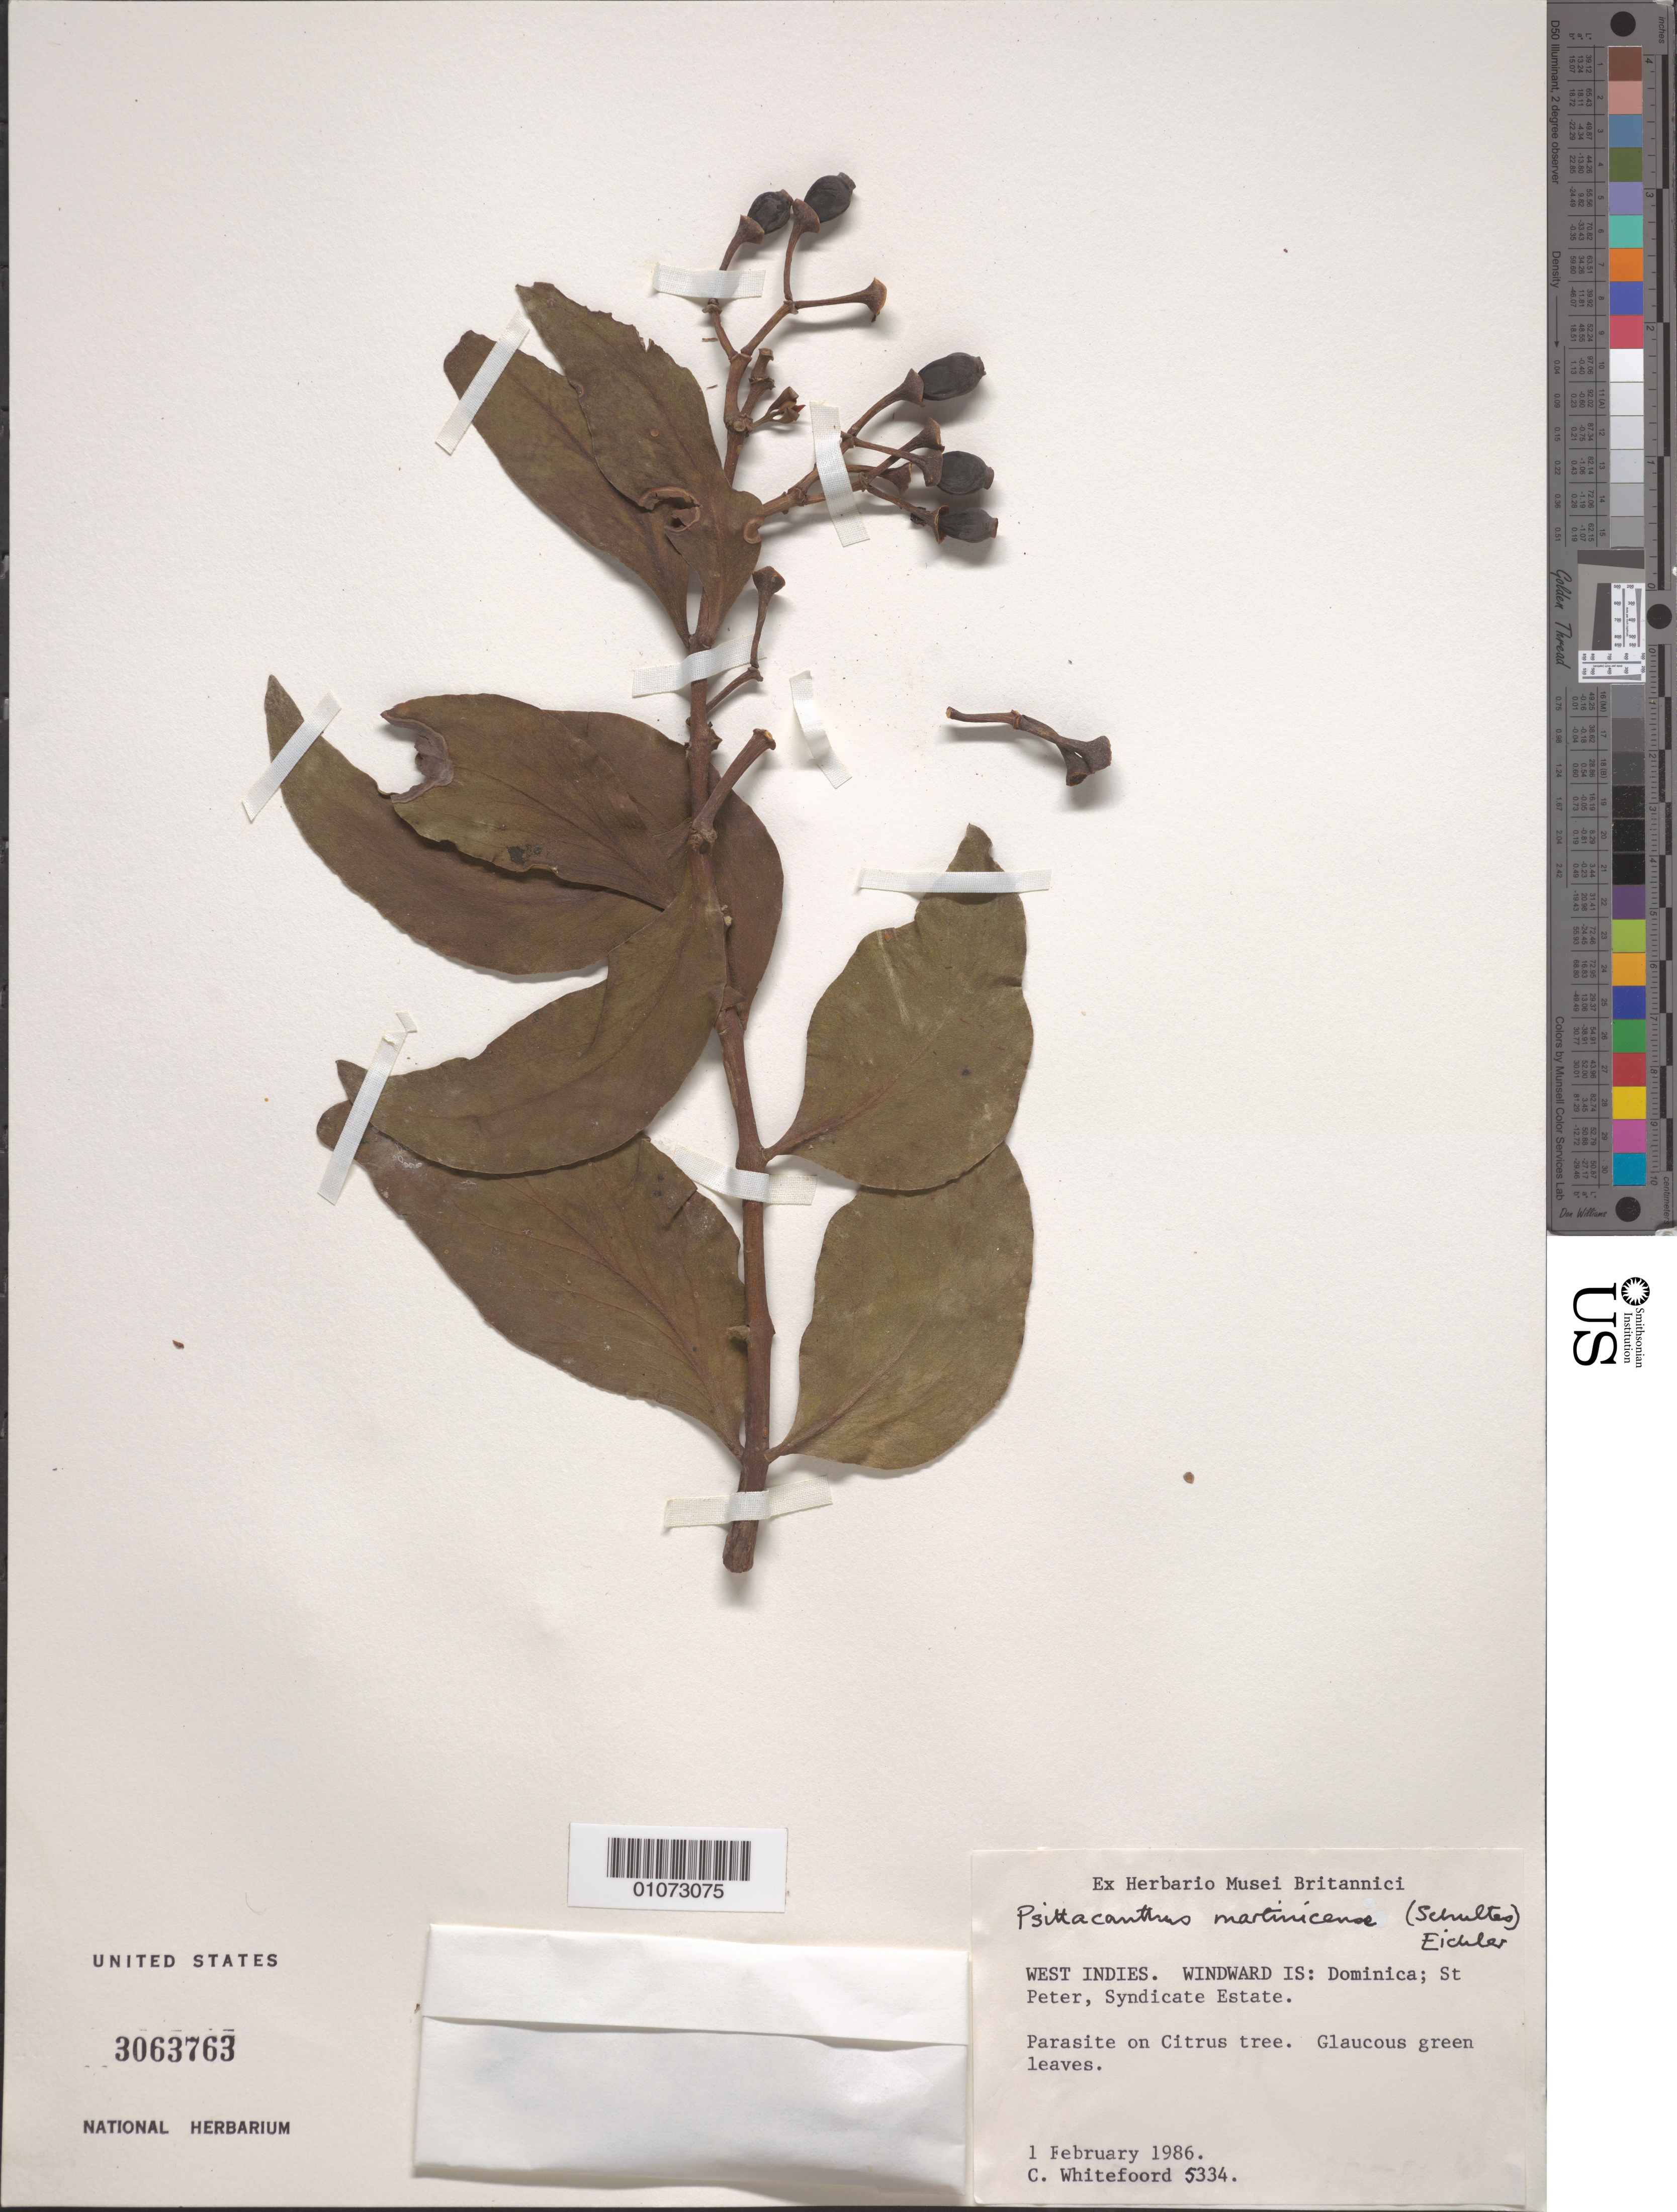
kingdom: Plantae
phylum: Tracheophyta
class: Magnoliopsida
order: Santalales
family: Loranthaceae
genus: Psittacanthus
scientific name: Psittacanthus martinicensis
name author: (C. Presl ex Schult. f.) Eichler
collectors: C. Whitefoord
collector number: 5334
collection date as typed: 01 Feb 1986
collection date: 1986-02-01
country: Dominica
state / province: St. Peter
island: Dominica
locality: Syndicate Estate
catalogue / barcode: US 3063763